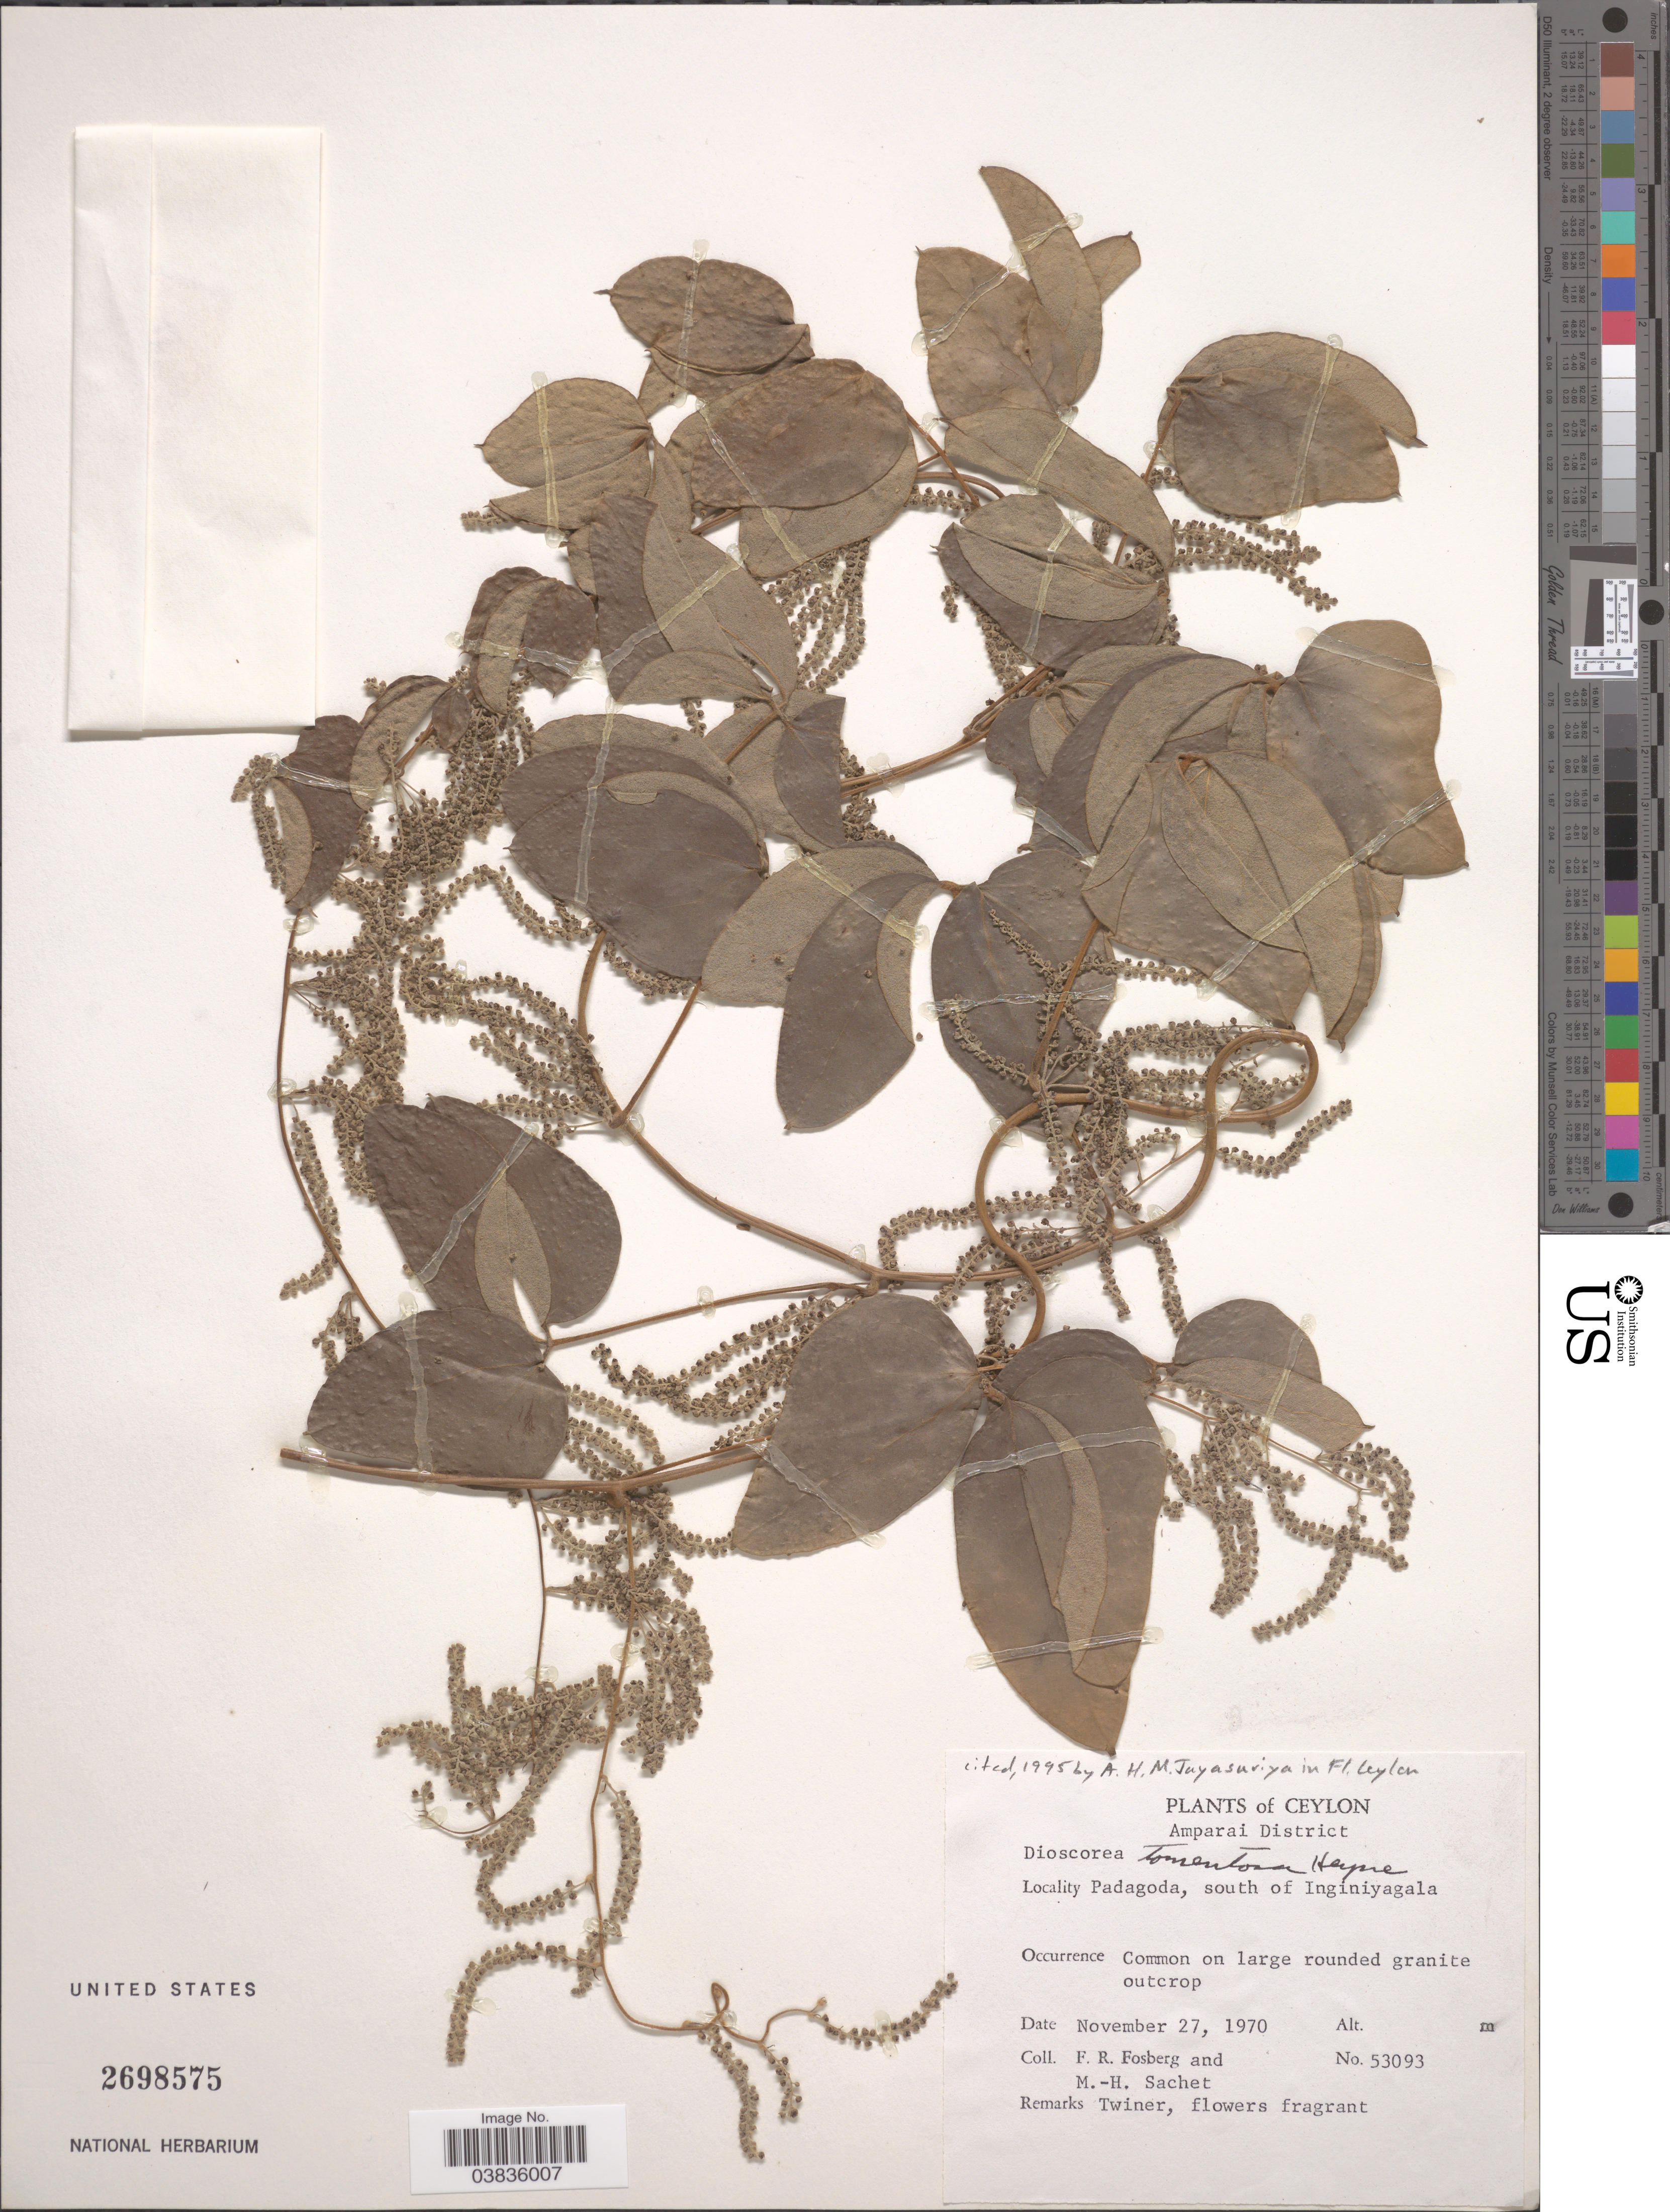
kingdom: Plantae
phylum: Tracheophyta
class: Liliopsida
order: Dioscoreales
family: Dioscoreaceae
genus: Dioscorea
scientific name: Dioscorea tomentosa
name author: J. Koenig ex Spreng.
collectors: F. R. Fosberg & M.-H. Sachet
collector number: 53093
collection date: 1970-11-27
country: Sri Lanka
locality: Ceylon. Amparai District. Padagoda, south of Inginiyagala.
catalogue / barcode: US 2698575